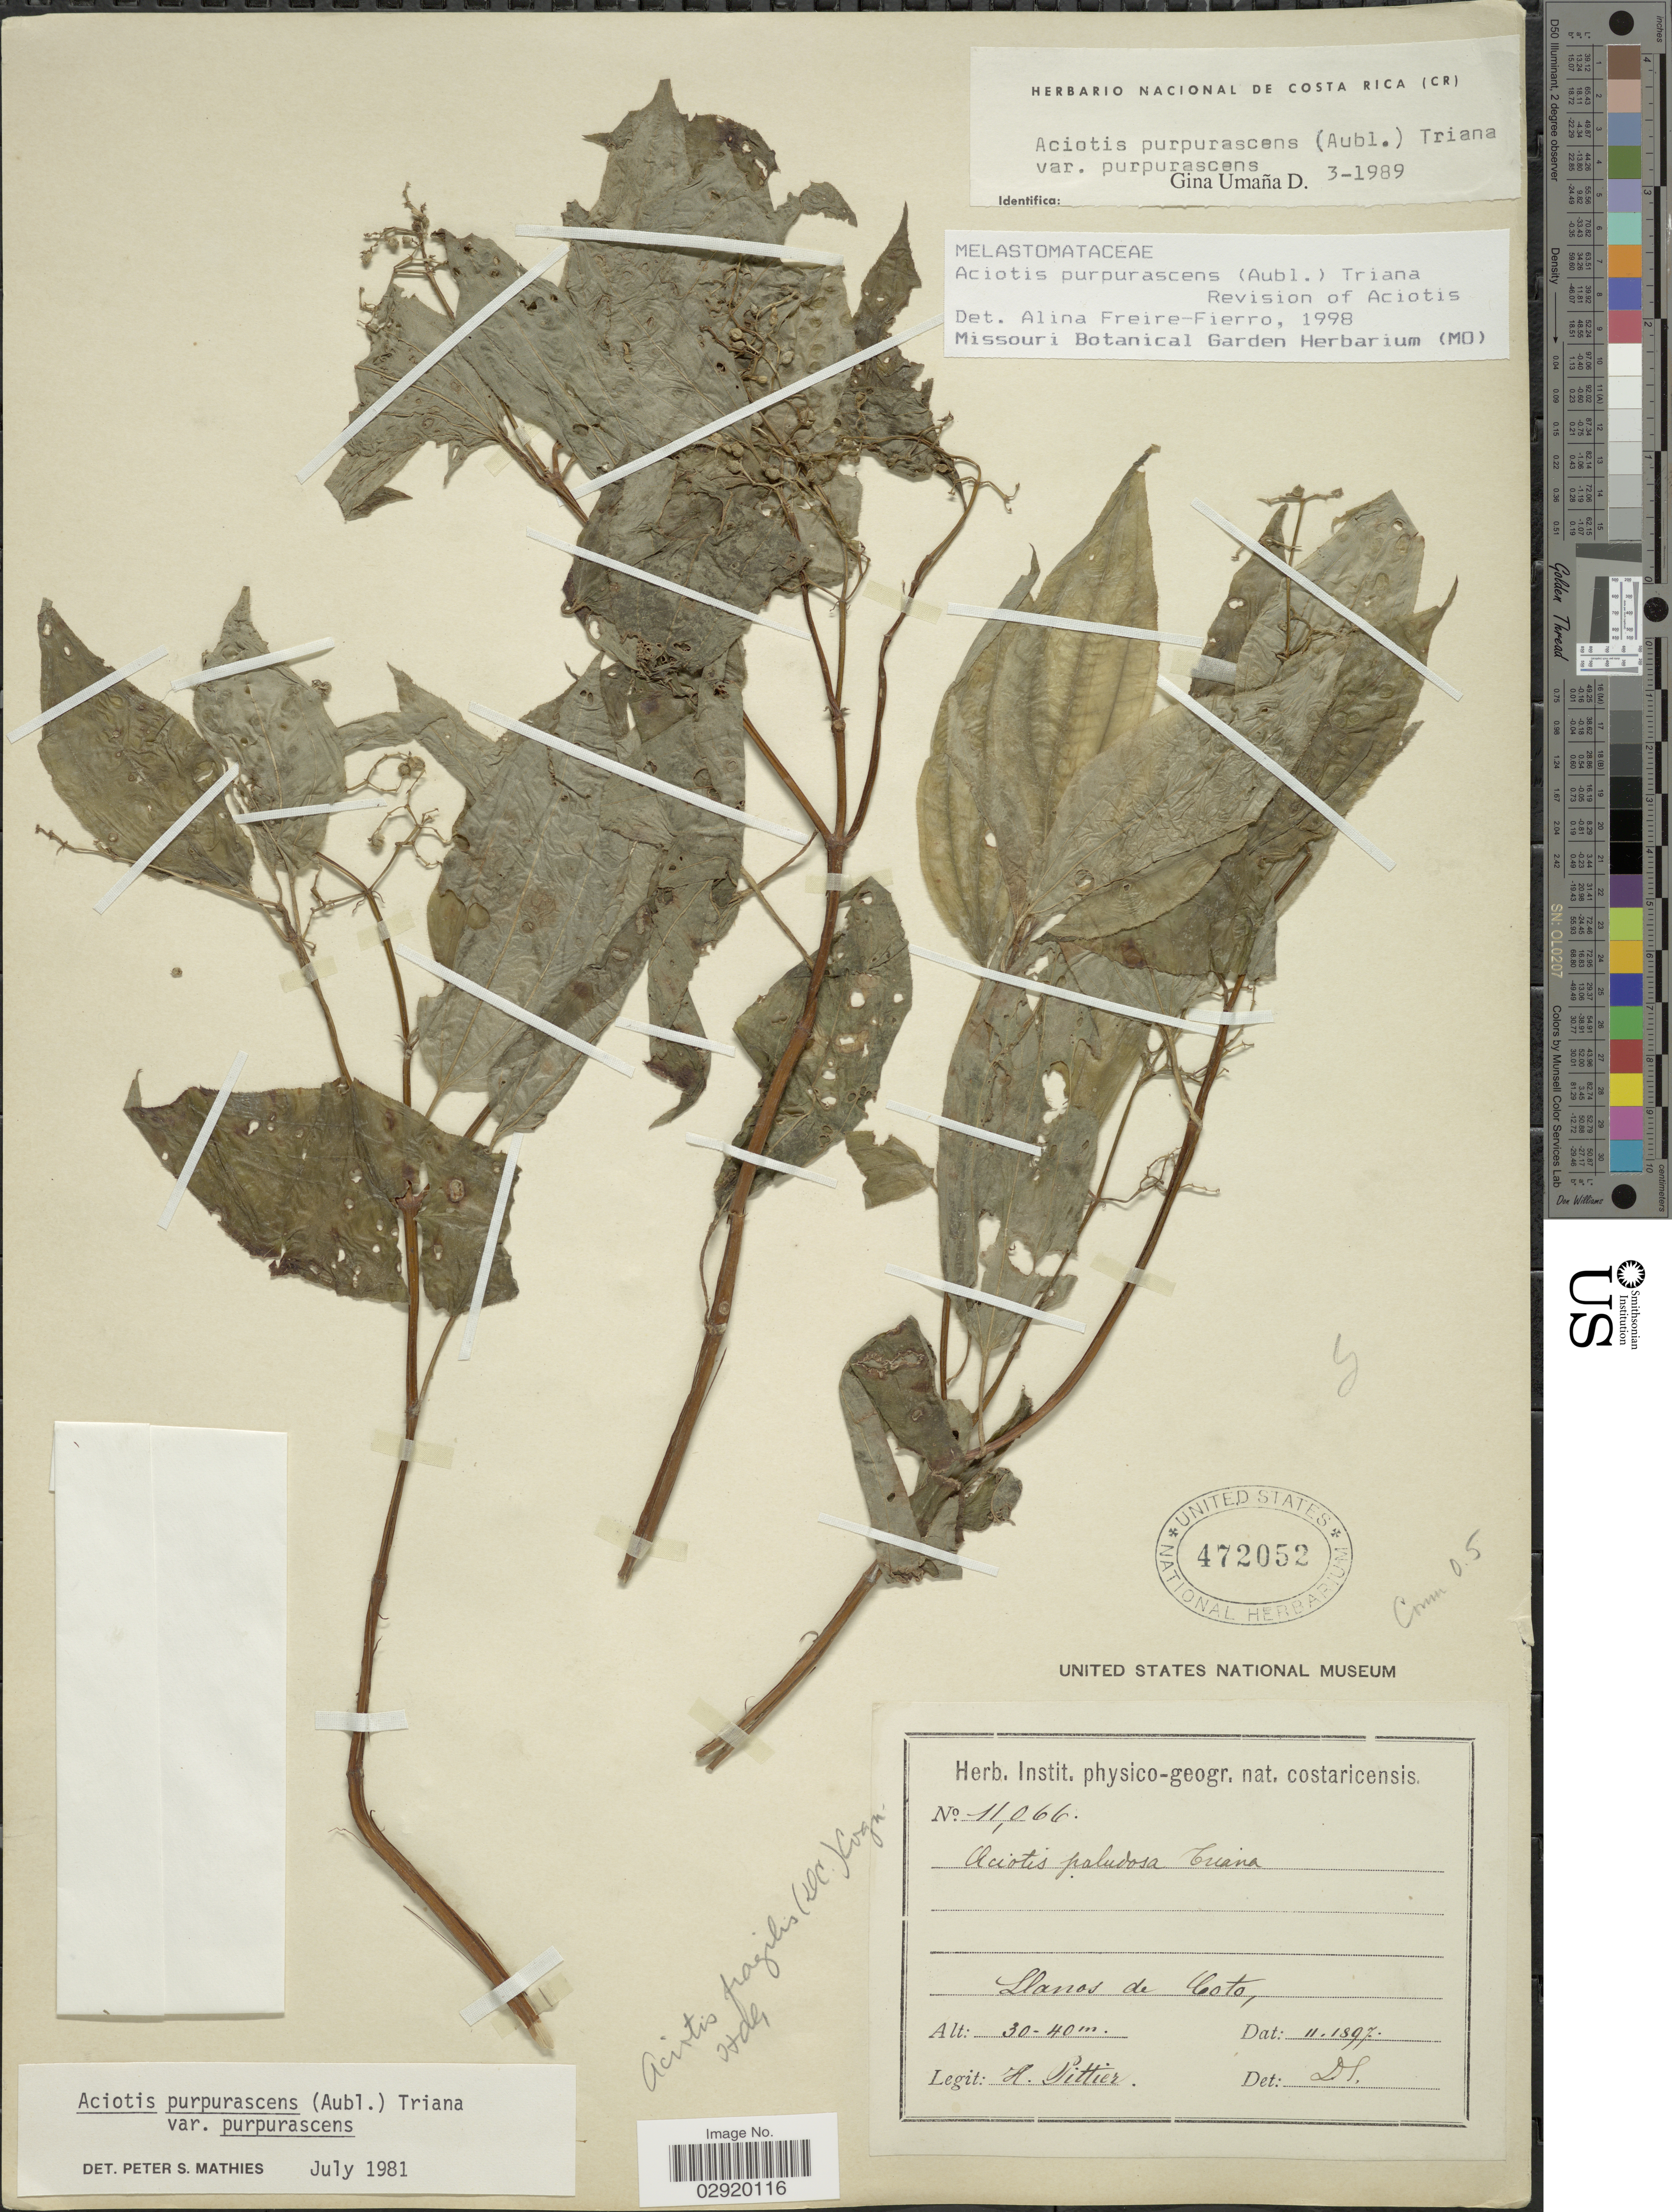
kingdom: Plantae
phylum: Tracheophyta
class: Magnoliopsida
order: Myrtales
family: Melastomataceae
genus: Aciotis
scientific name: Aciotis purpurascens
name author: (Aubl.) Triana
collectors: H. F. Pittier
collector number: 11066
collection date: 1897-11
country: Costa Rica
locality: Llanos de Coto.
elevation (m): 30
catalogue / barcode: US 472052